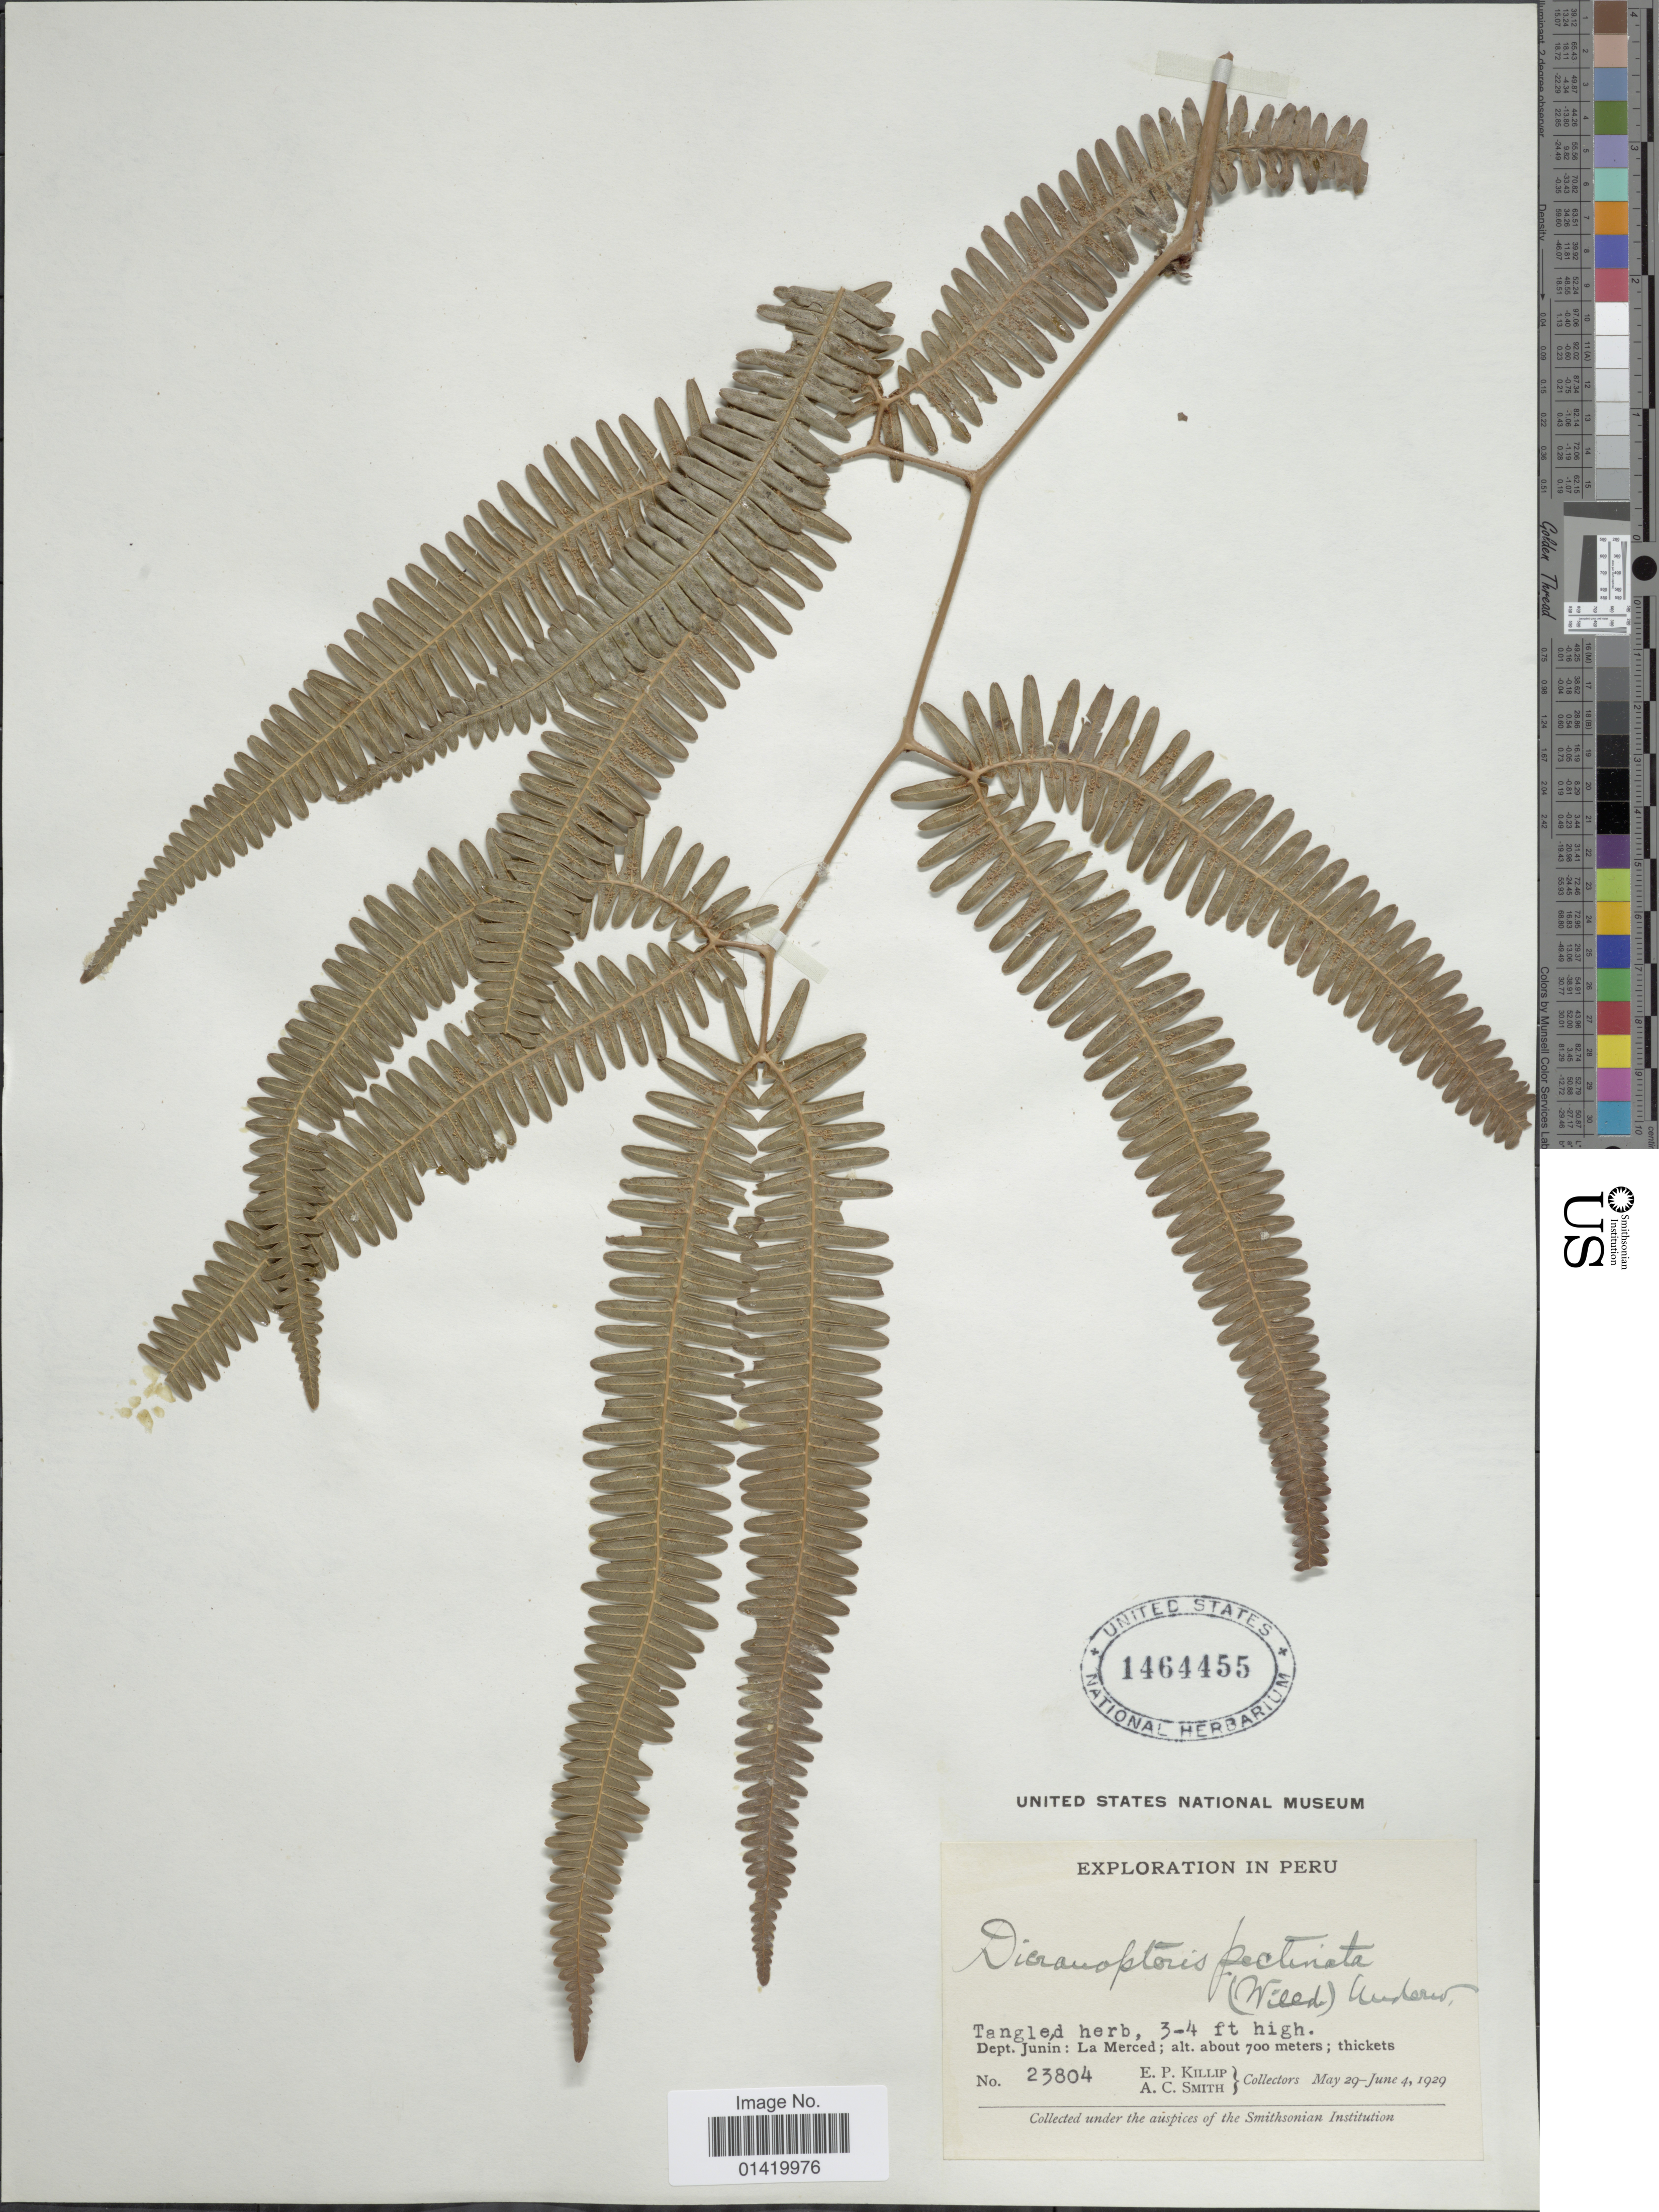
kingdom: Plantae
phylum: Tracheophyta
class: Polypodiopsida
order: Gleicheniales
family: Gleicheniaceae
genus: Gleichenella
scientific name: Gleichenella pectinata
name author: (Willd.) Ching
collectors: E. P. Killip & A. C. Smith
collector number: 23804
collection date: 1929-05-29/1929-06-04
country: Peru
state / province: Junín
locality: Dept. Junín: La Merced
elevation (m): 700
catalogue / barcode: US 1464455